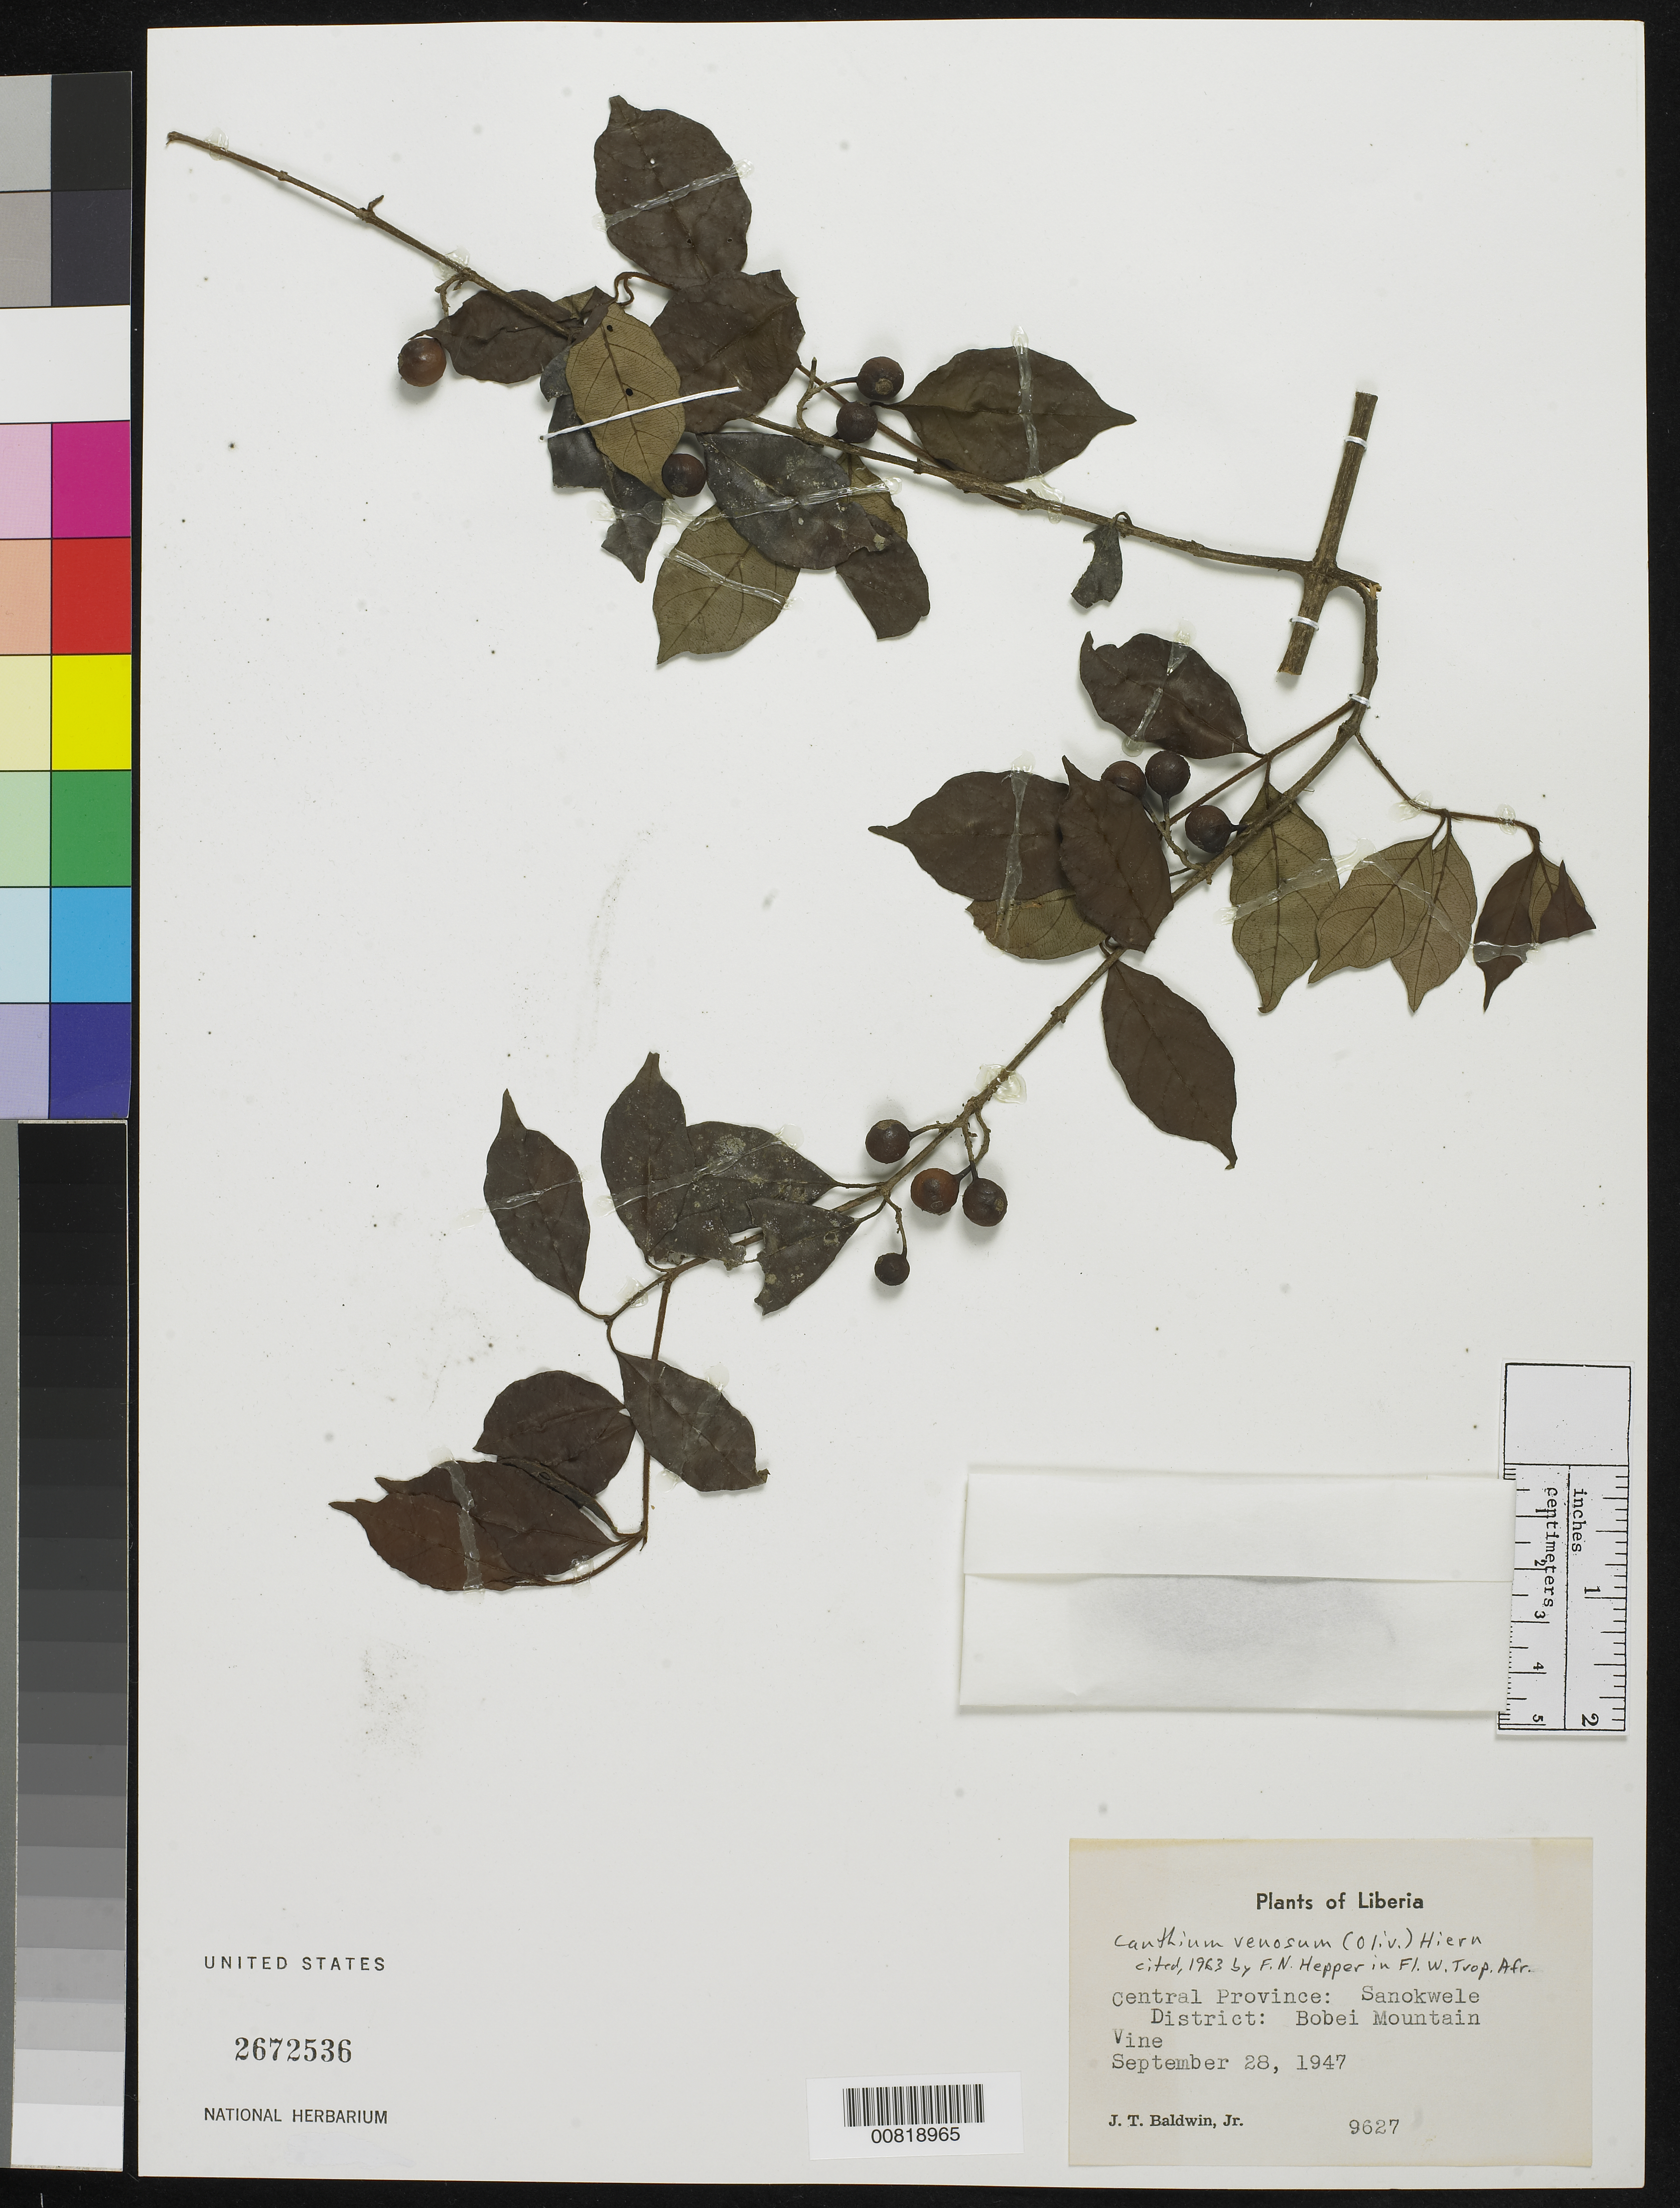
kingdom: Plantae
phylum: Tracheophyta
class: Magnoliopsida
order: Gentianales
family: Rubiaceae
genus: Canthium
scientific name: Canthium venosum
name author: (Oliv.) Hiern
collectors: J. T. Baldwin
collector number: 9627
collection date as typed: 28 Sep 1947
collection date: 1947-09-28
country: Liberia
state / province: Nimba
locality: Central Province: Sanokwele District, Bobei Mountain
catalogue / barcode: US 2672536